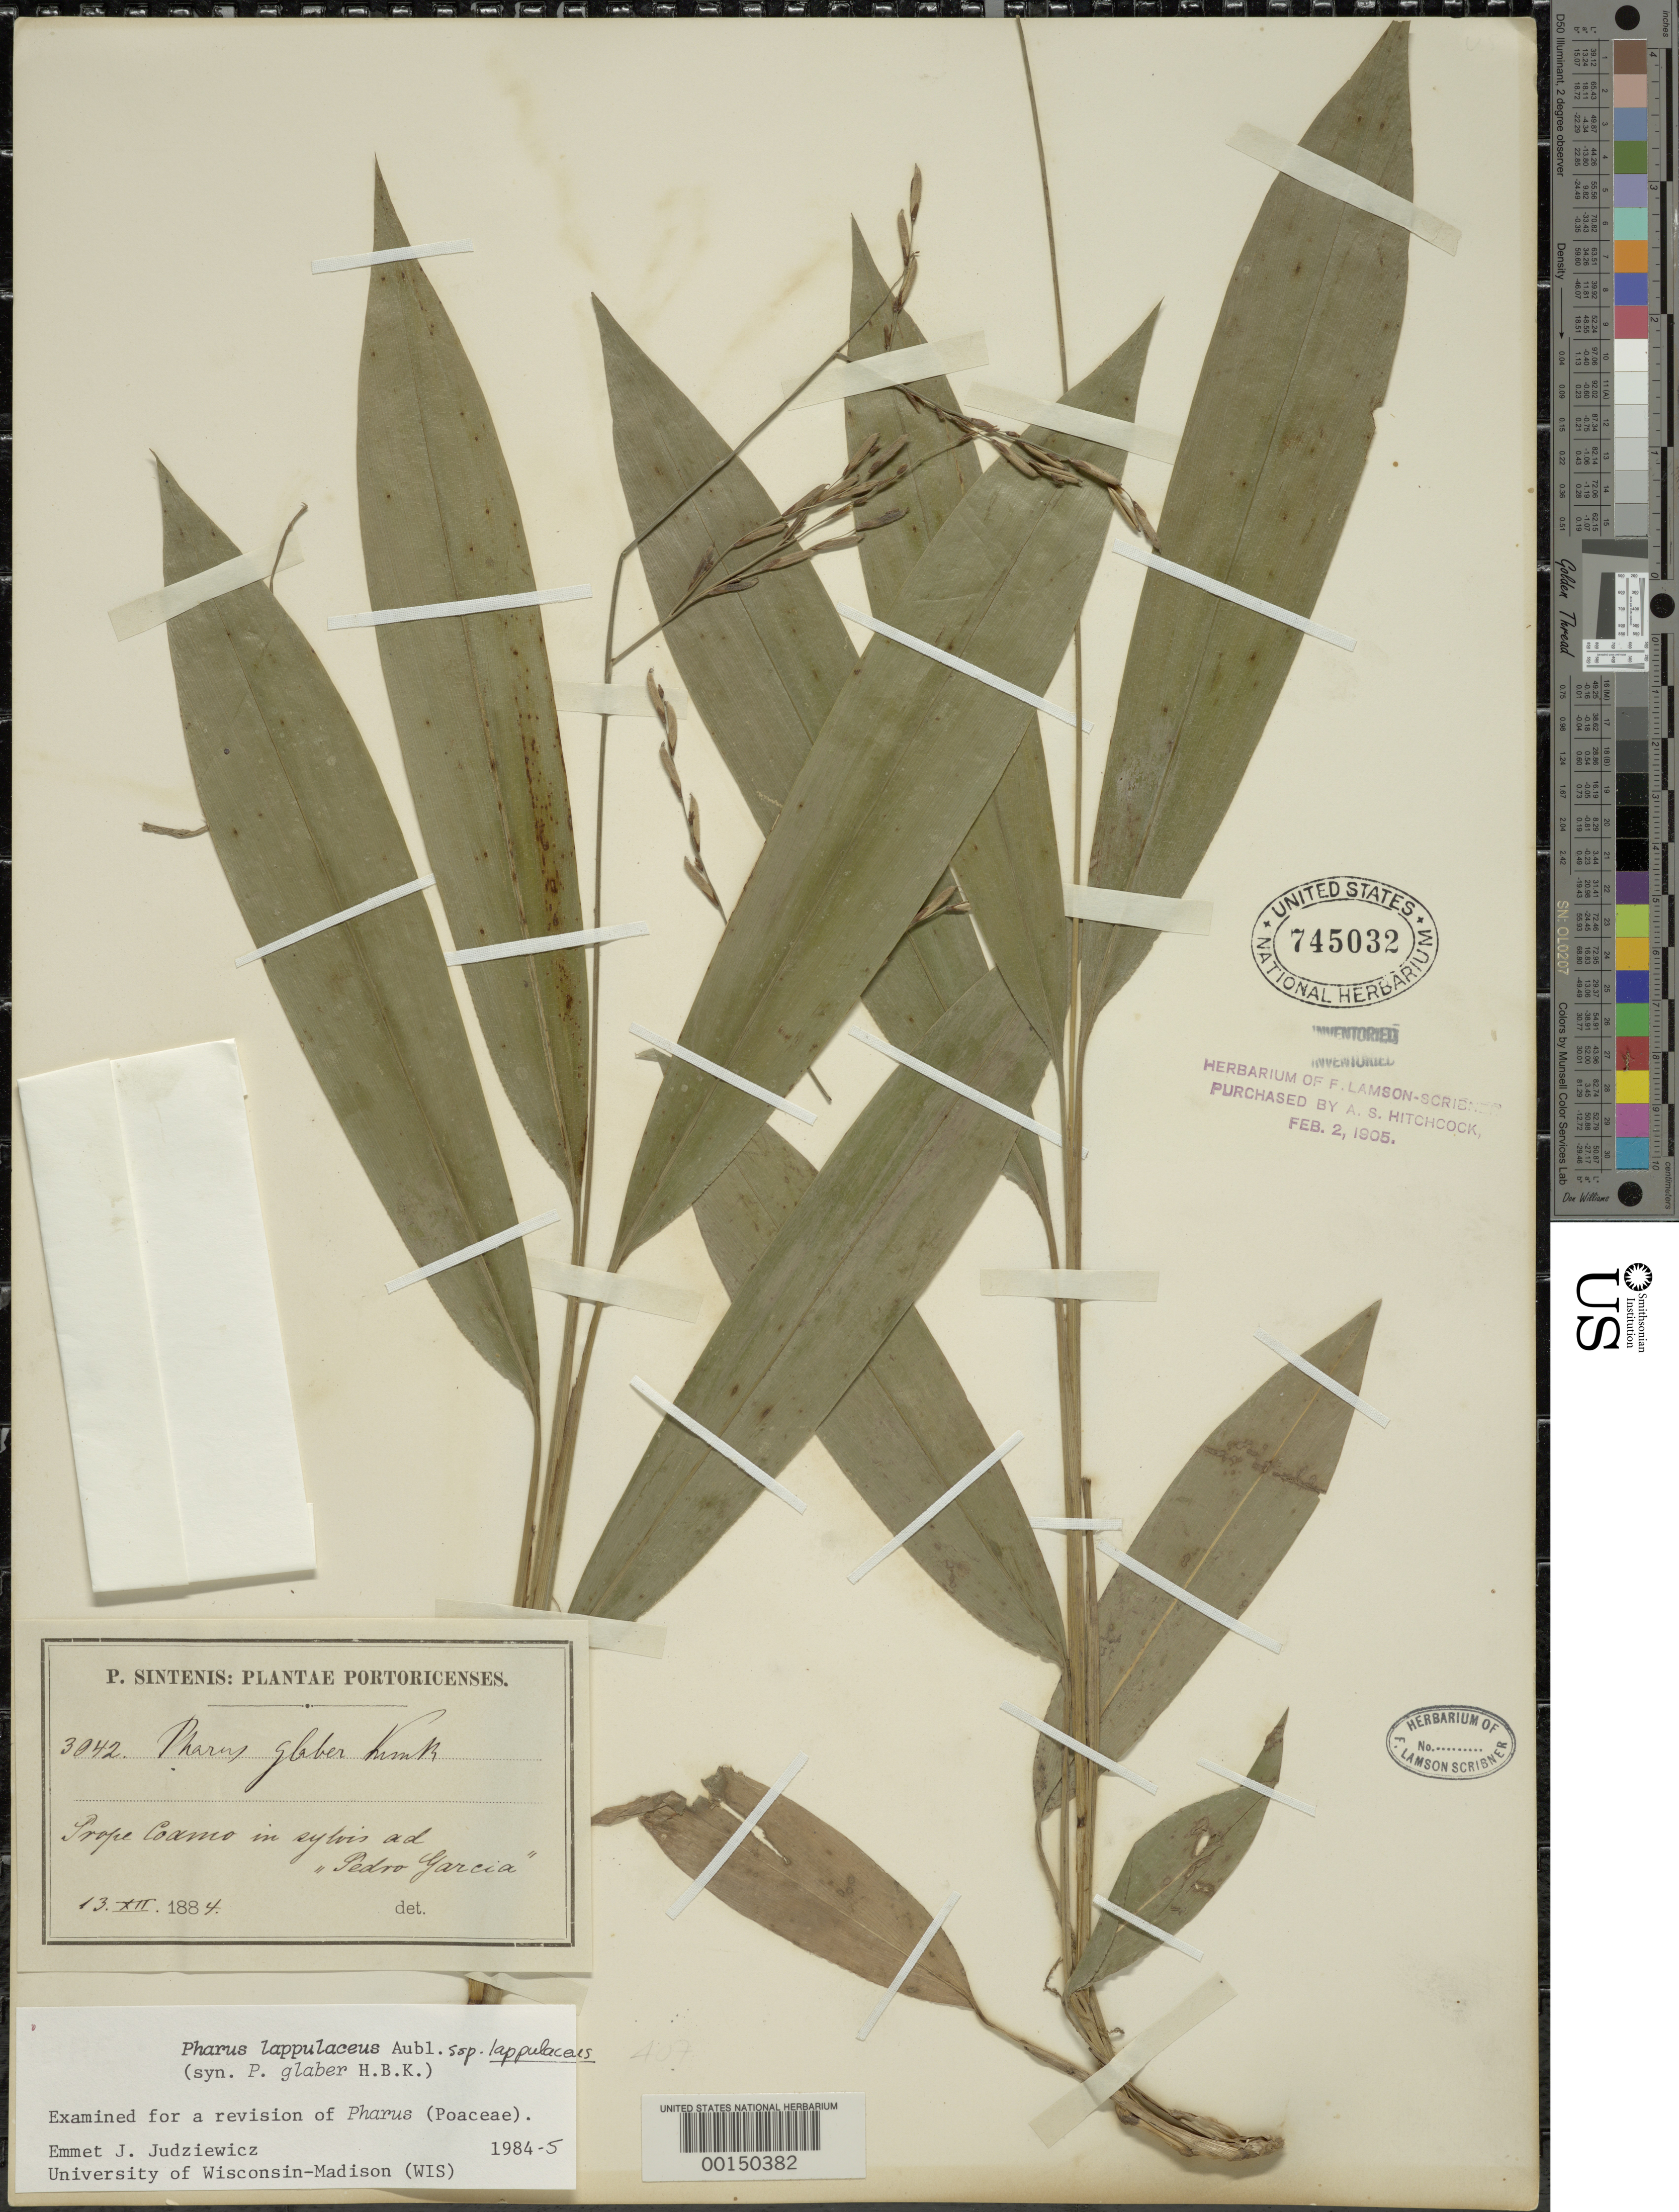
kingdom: Plantae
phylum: Tracheophyta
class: Liliopsida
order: Poales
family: Poaceae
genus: Pharus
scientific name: Pharus lappulaceus subsp. lappulaceus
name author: Aubl.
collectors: P. Sintenis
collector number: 3042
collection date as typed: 13 Dec 1884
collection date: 1884-12-13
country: Puerto Rico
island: Greater Antilles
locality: Sierra de Naguabo ad Rio Blanco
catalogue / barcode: US 745032